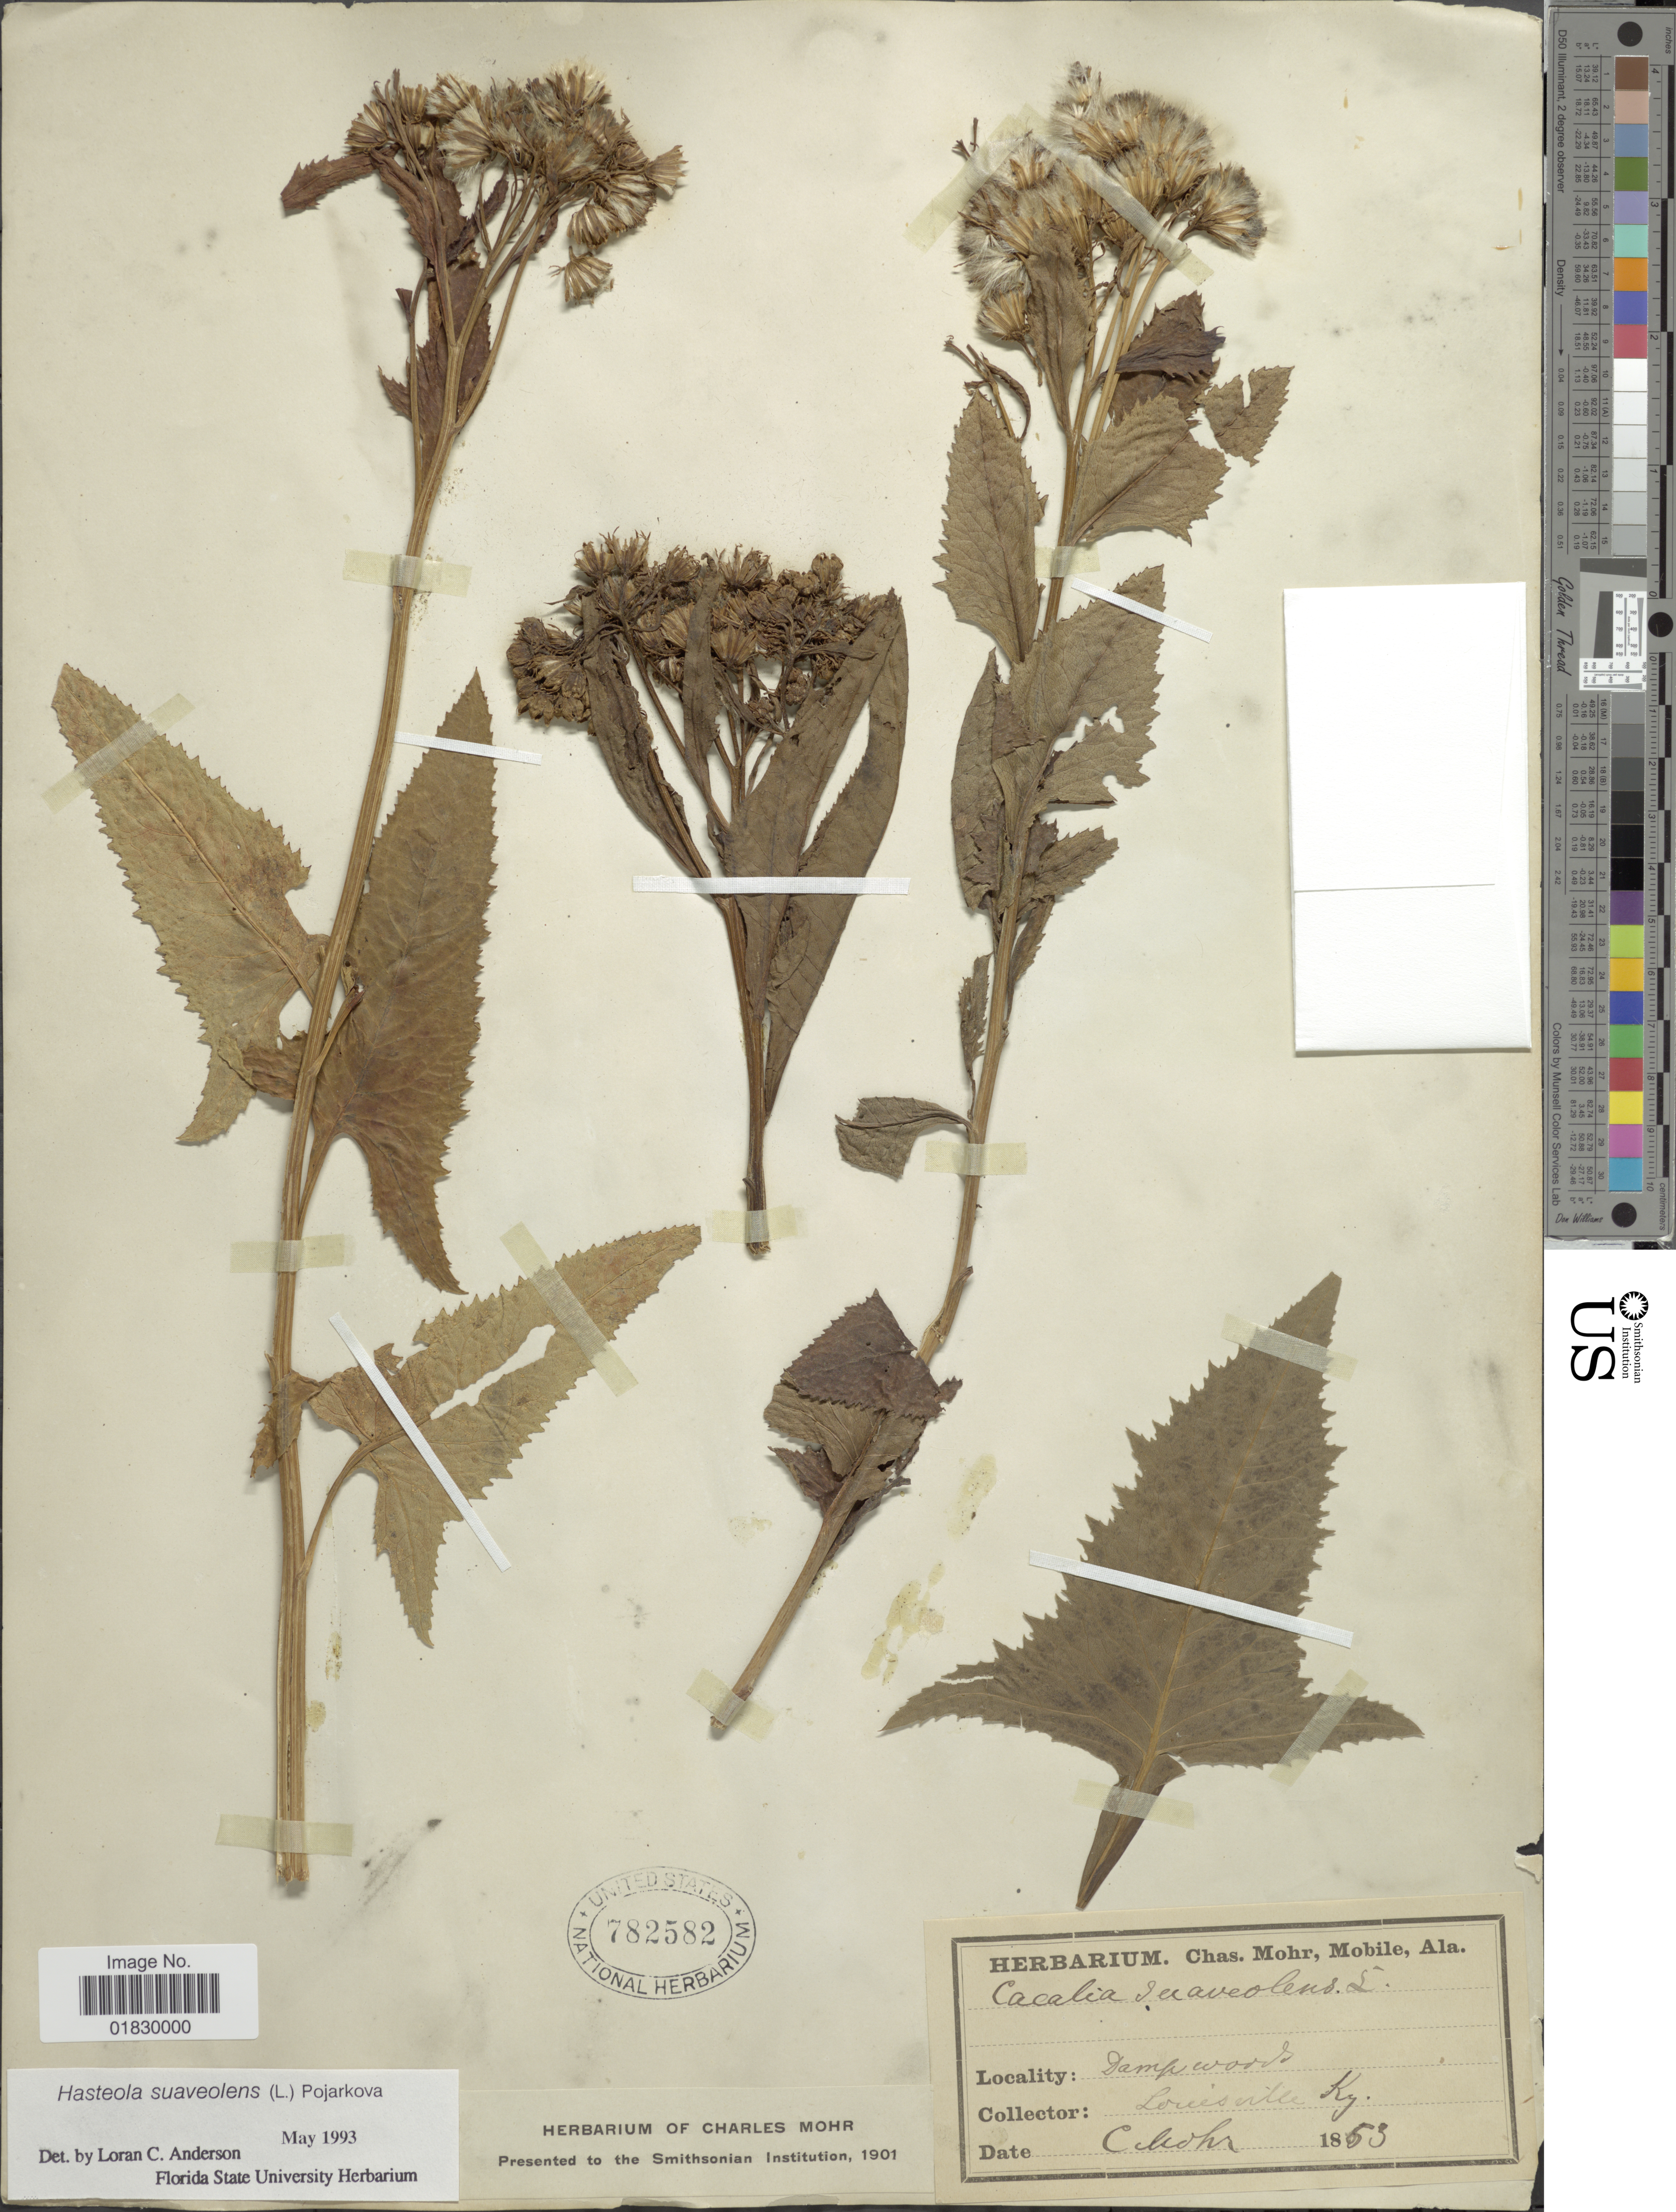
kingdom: Plantae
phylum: Tracheophyta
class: Magnoliopsida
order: Asterales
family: Asteraceae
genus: Hasteola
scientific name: Hasteola suaveolens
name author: (L.) Pojark.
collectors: C. T. Mohr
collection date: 1853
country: United States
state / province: Kentucky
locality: Louisville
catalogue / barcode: US 782582